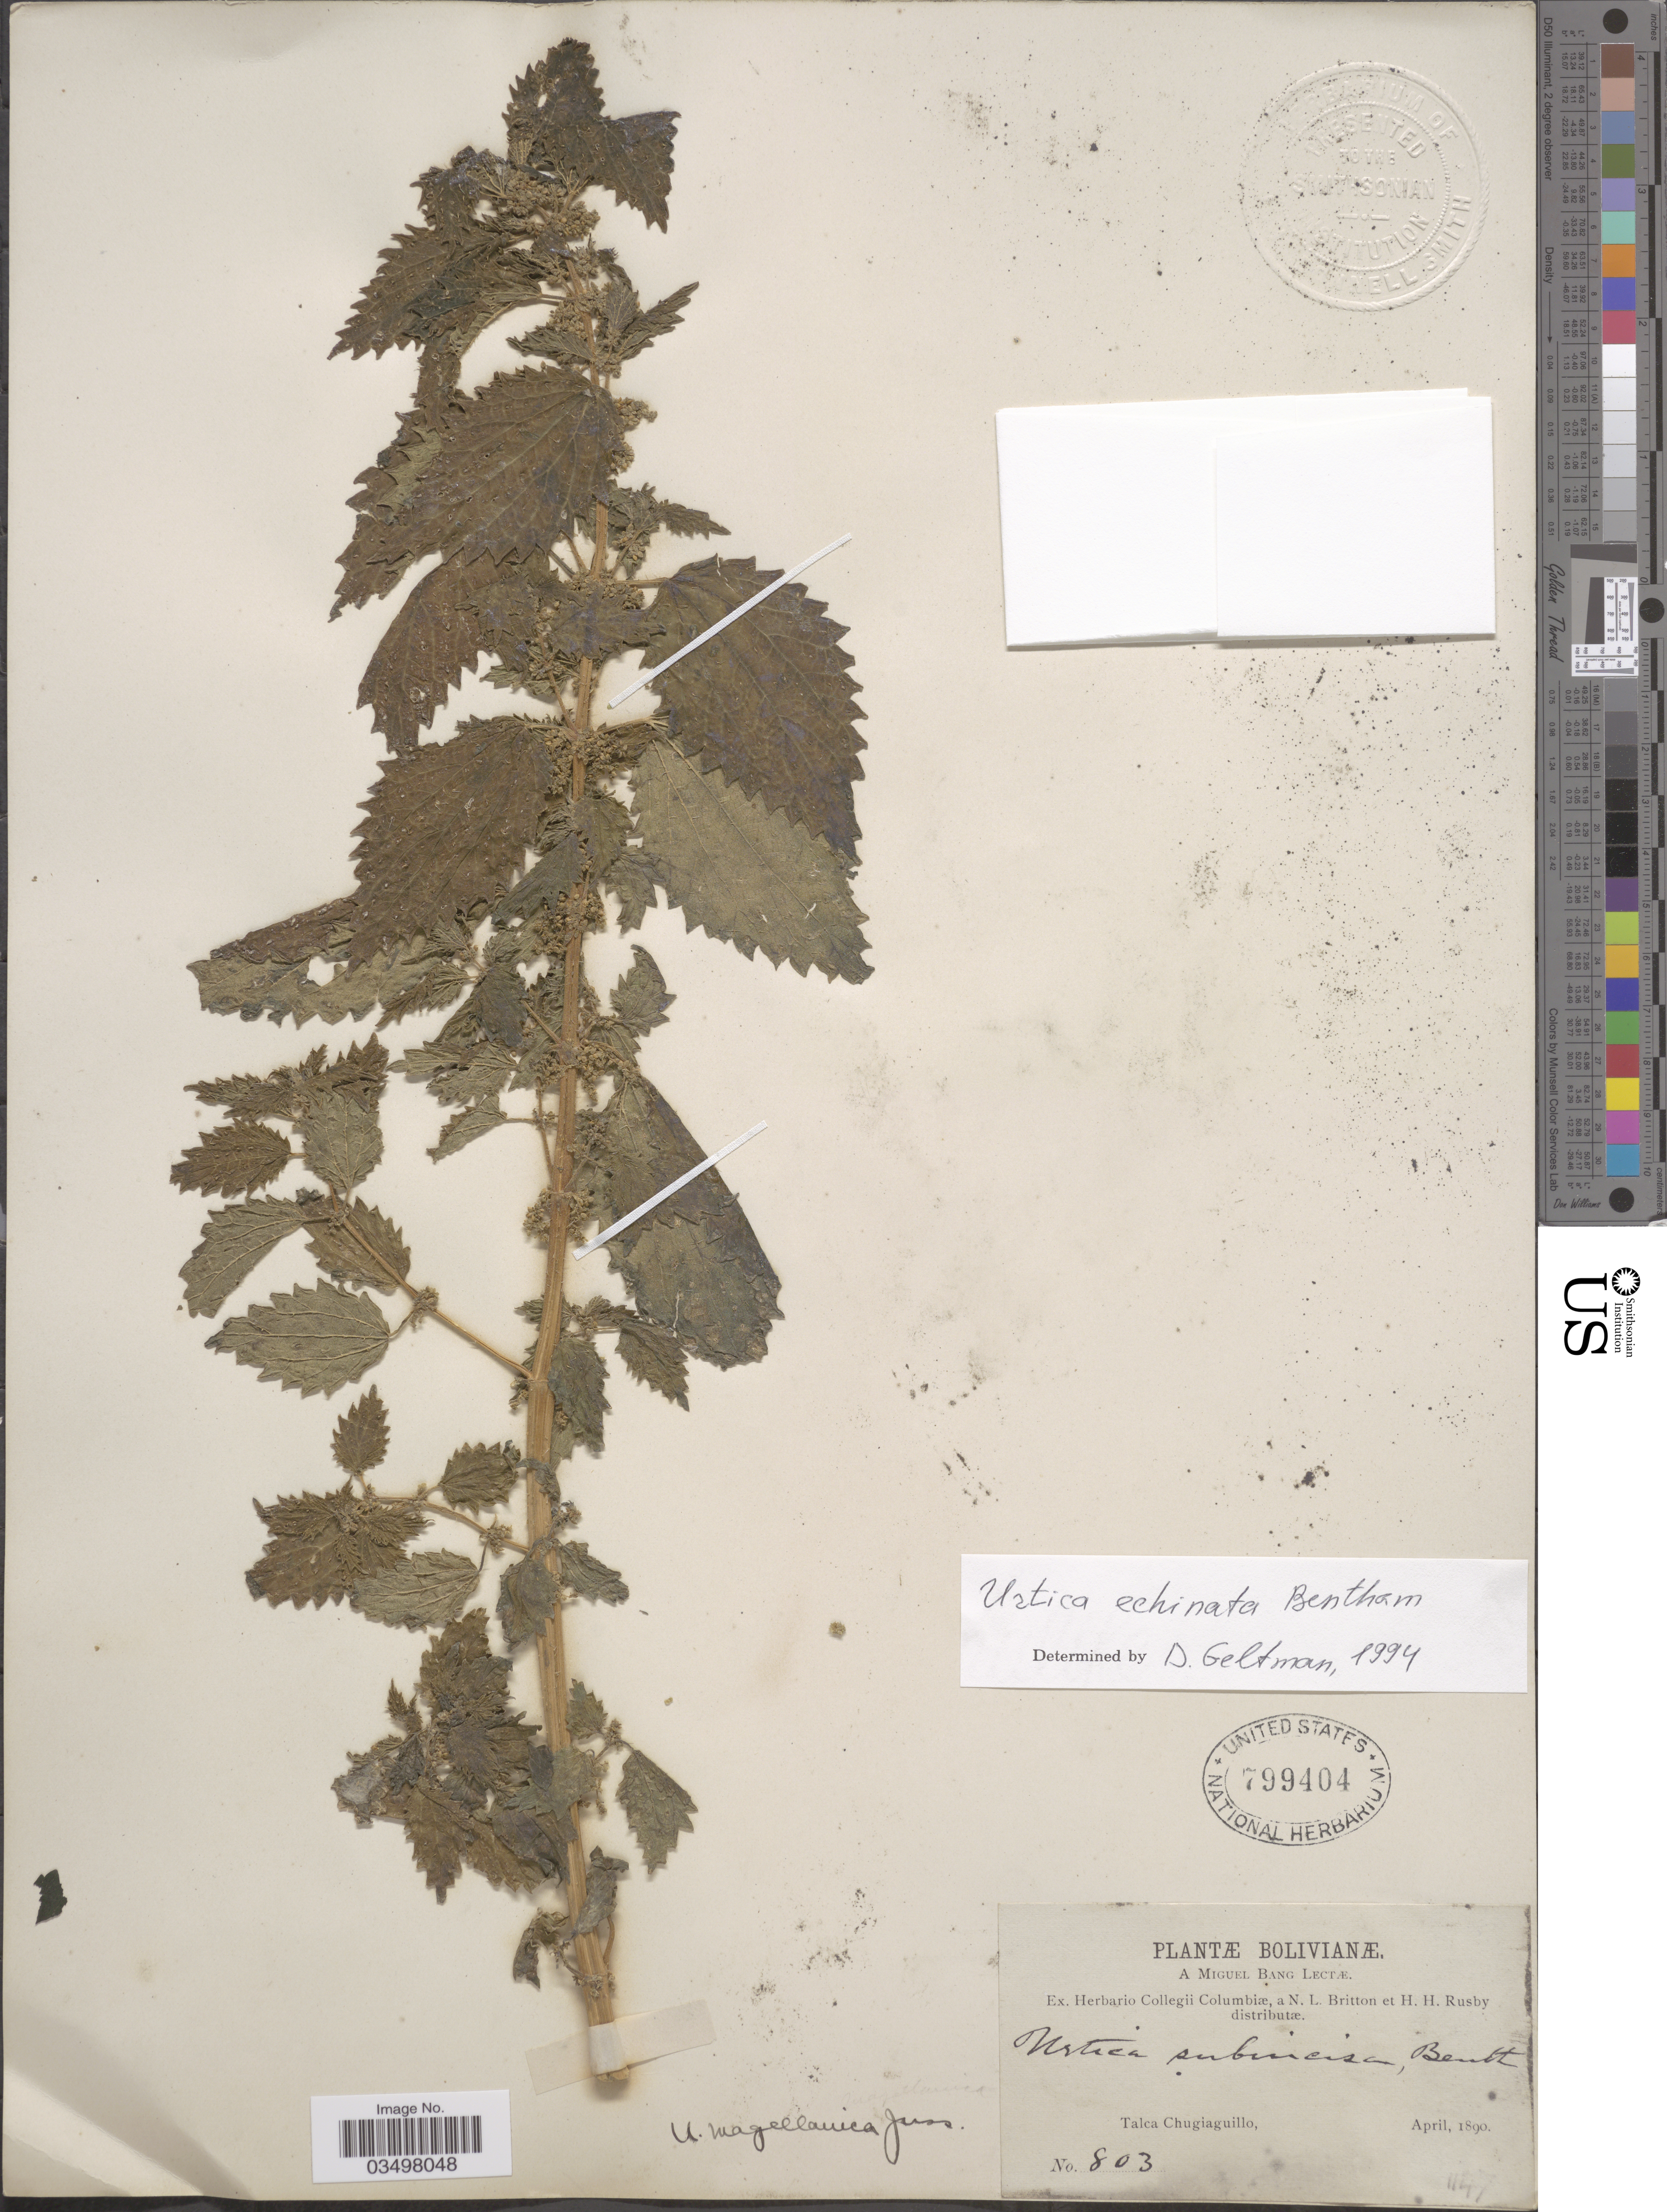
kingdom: Plantae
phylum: Tracheophyta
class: Magnoliopsida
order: Rosales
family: Urticaceae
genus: Urtica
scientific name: Urtica echinata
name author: Benth.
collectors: M. Bang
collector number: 803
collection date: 1890-04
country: Bolivia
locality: Talca Chugiaguillo.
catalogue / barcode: US 799404